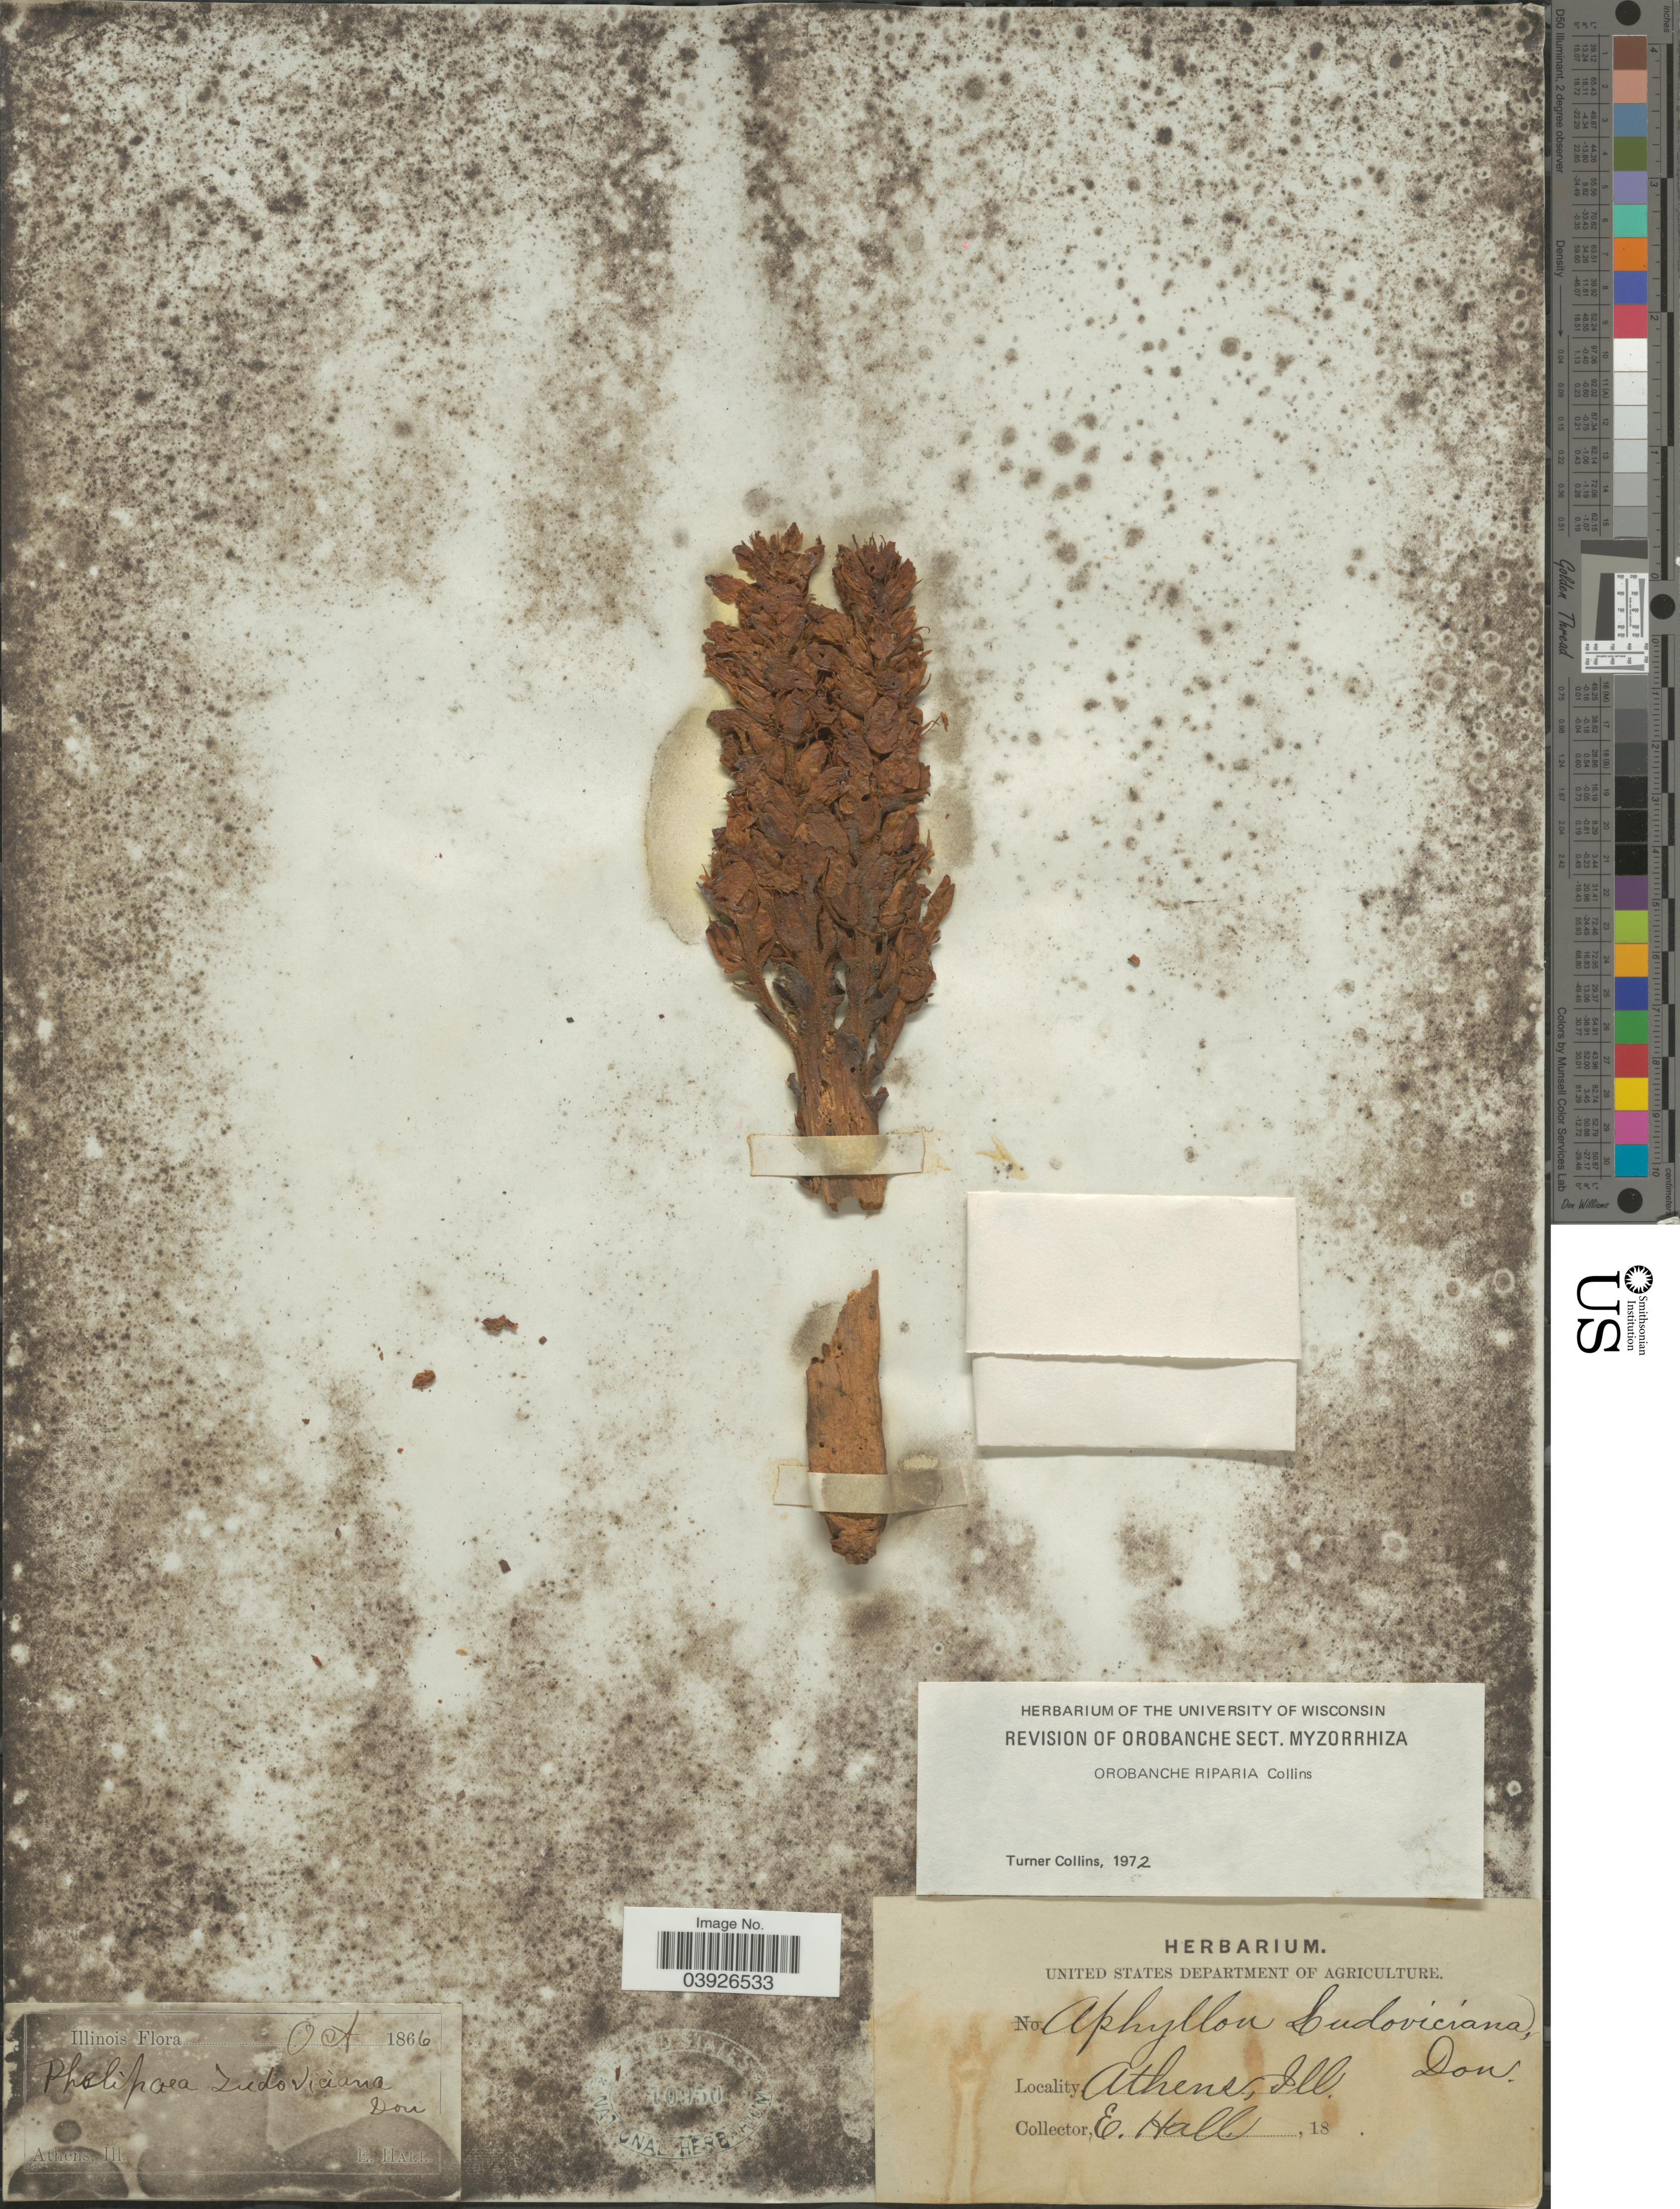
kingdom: Plantae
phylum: Tracheophyta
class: Magnoliopsida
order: Lamiales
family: Orobanchaceae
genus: Orobanche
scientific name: Orobanche riparia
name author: L.T. Collins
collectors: E. Hall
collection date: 1866-10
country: United States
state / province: Illinois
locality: Athens.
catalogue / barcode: US 10950